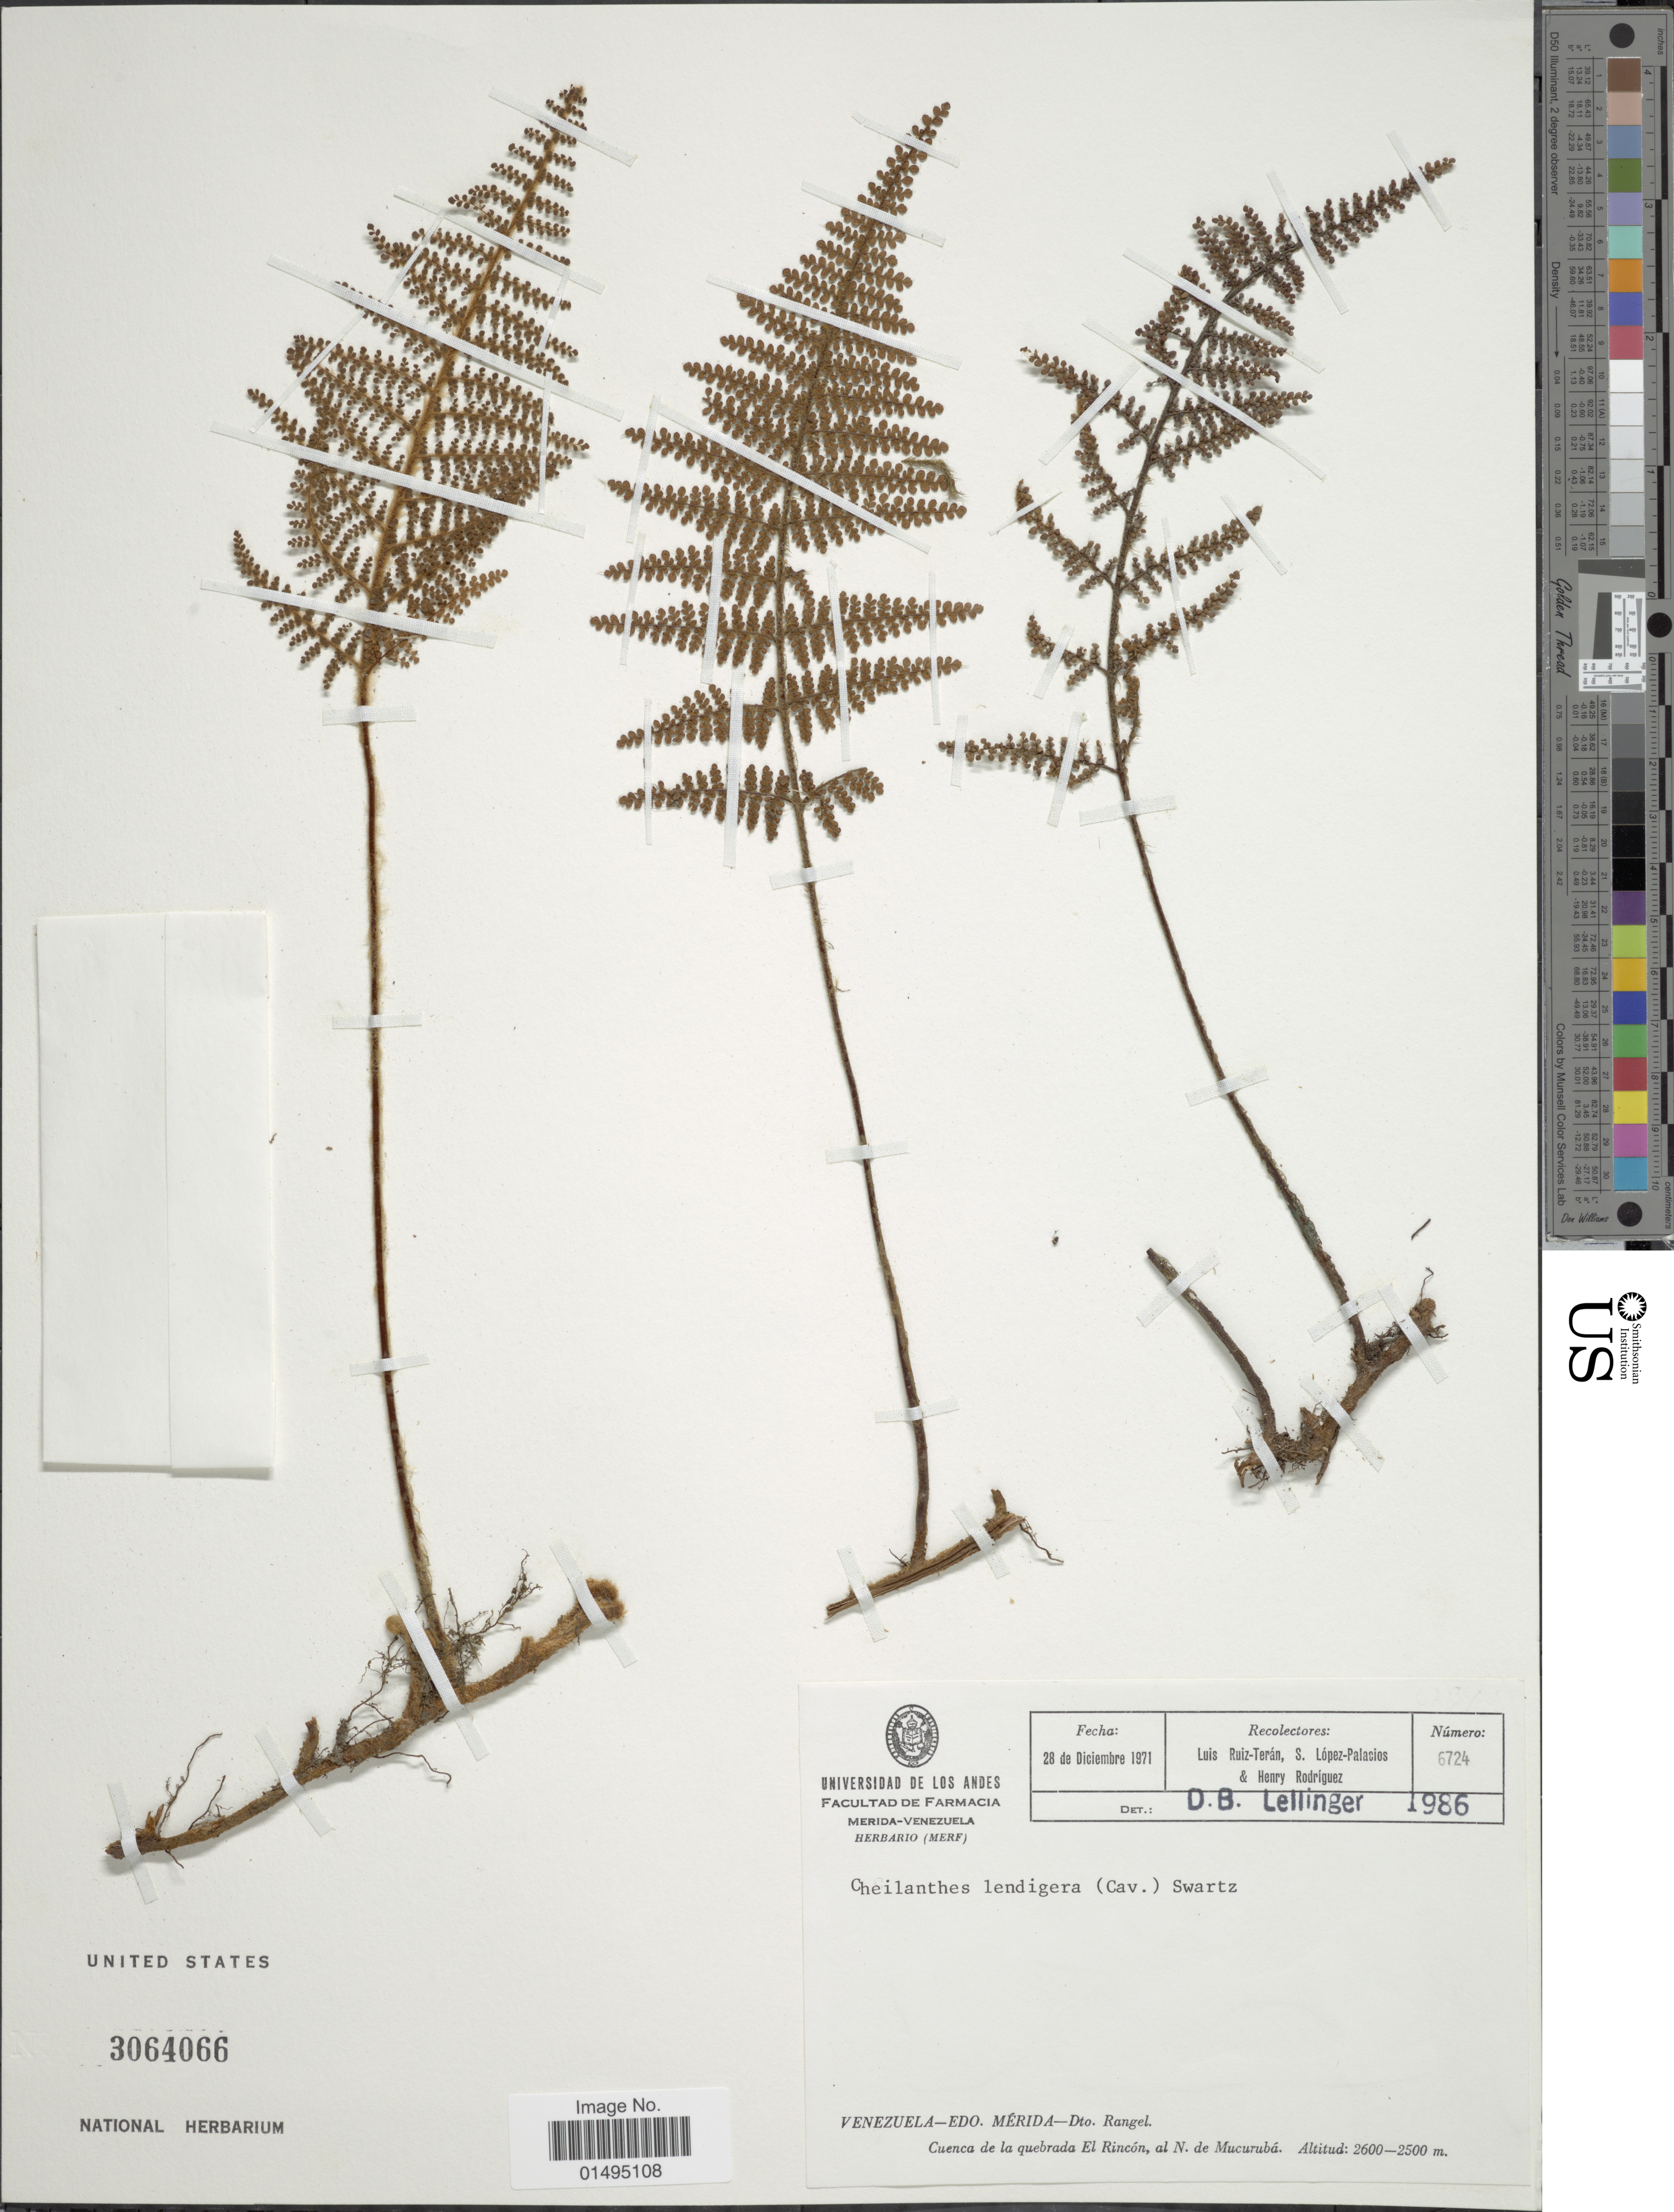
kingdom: Plantae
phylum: Tracheophyta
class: Polypodiopsida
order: Polypodiales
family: Pteridaceae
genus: Myriopteris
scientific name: Myriopteris lendigera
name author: (Cav.) J. Sm.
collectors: L. E. Ruíz-Terán, S. López-Palacios & H. A. Rodriguez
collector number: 6742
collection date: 1971-12-28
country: Venezuela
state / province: Mérida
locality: Venezuela-Edo. Merida, Dto. Rangel, Cuenca de la quebrada El Rincon, al N. de Mucuruba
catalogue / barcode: US 3064066